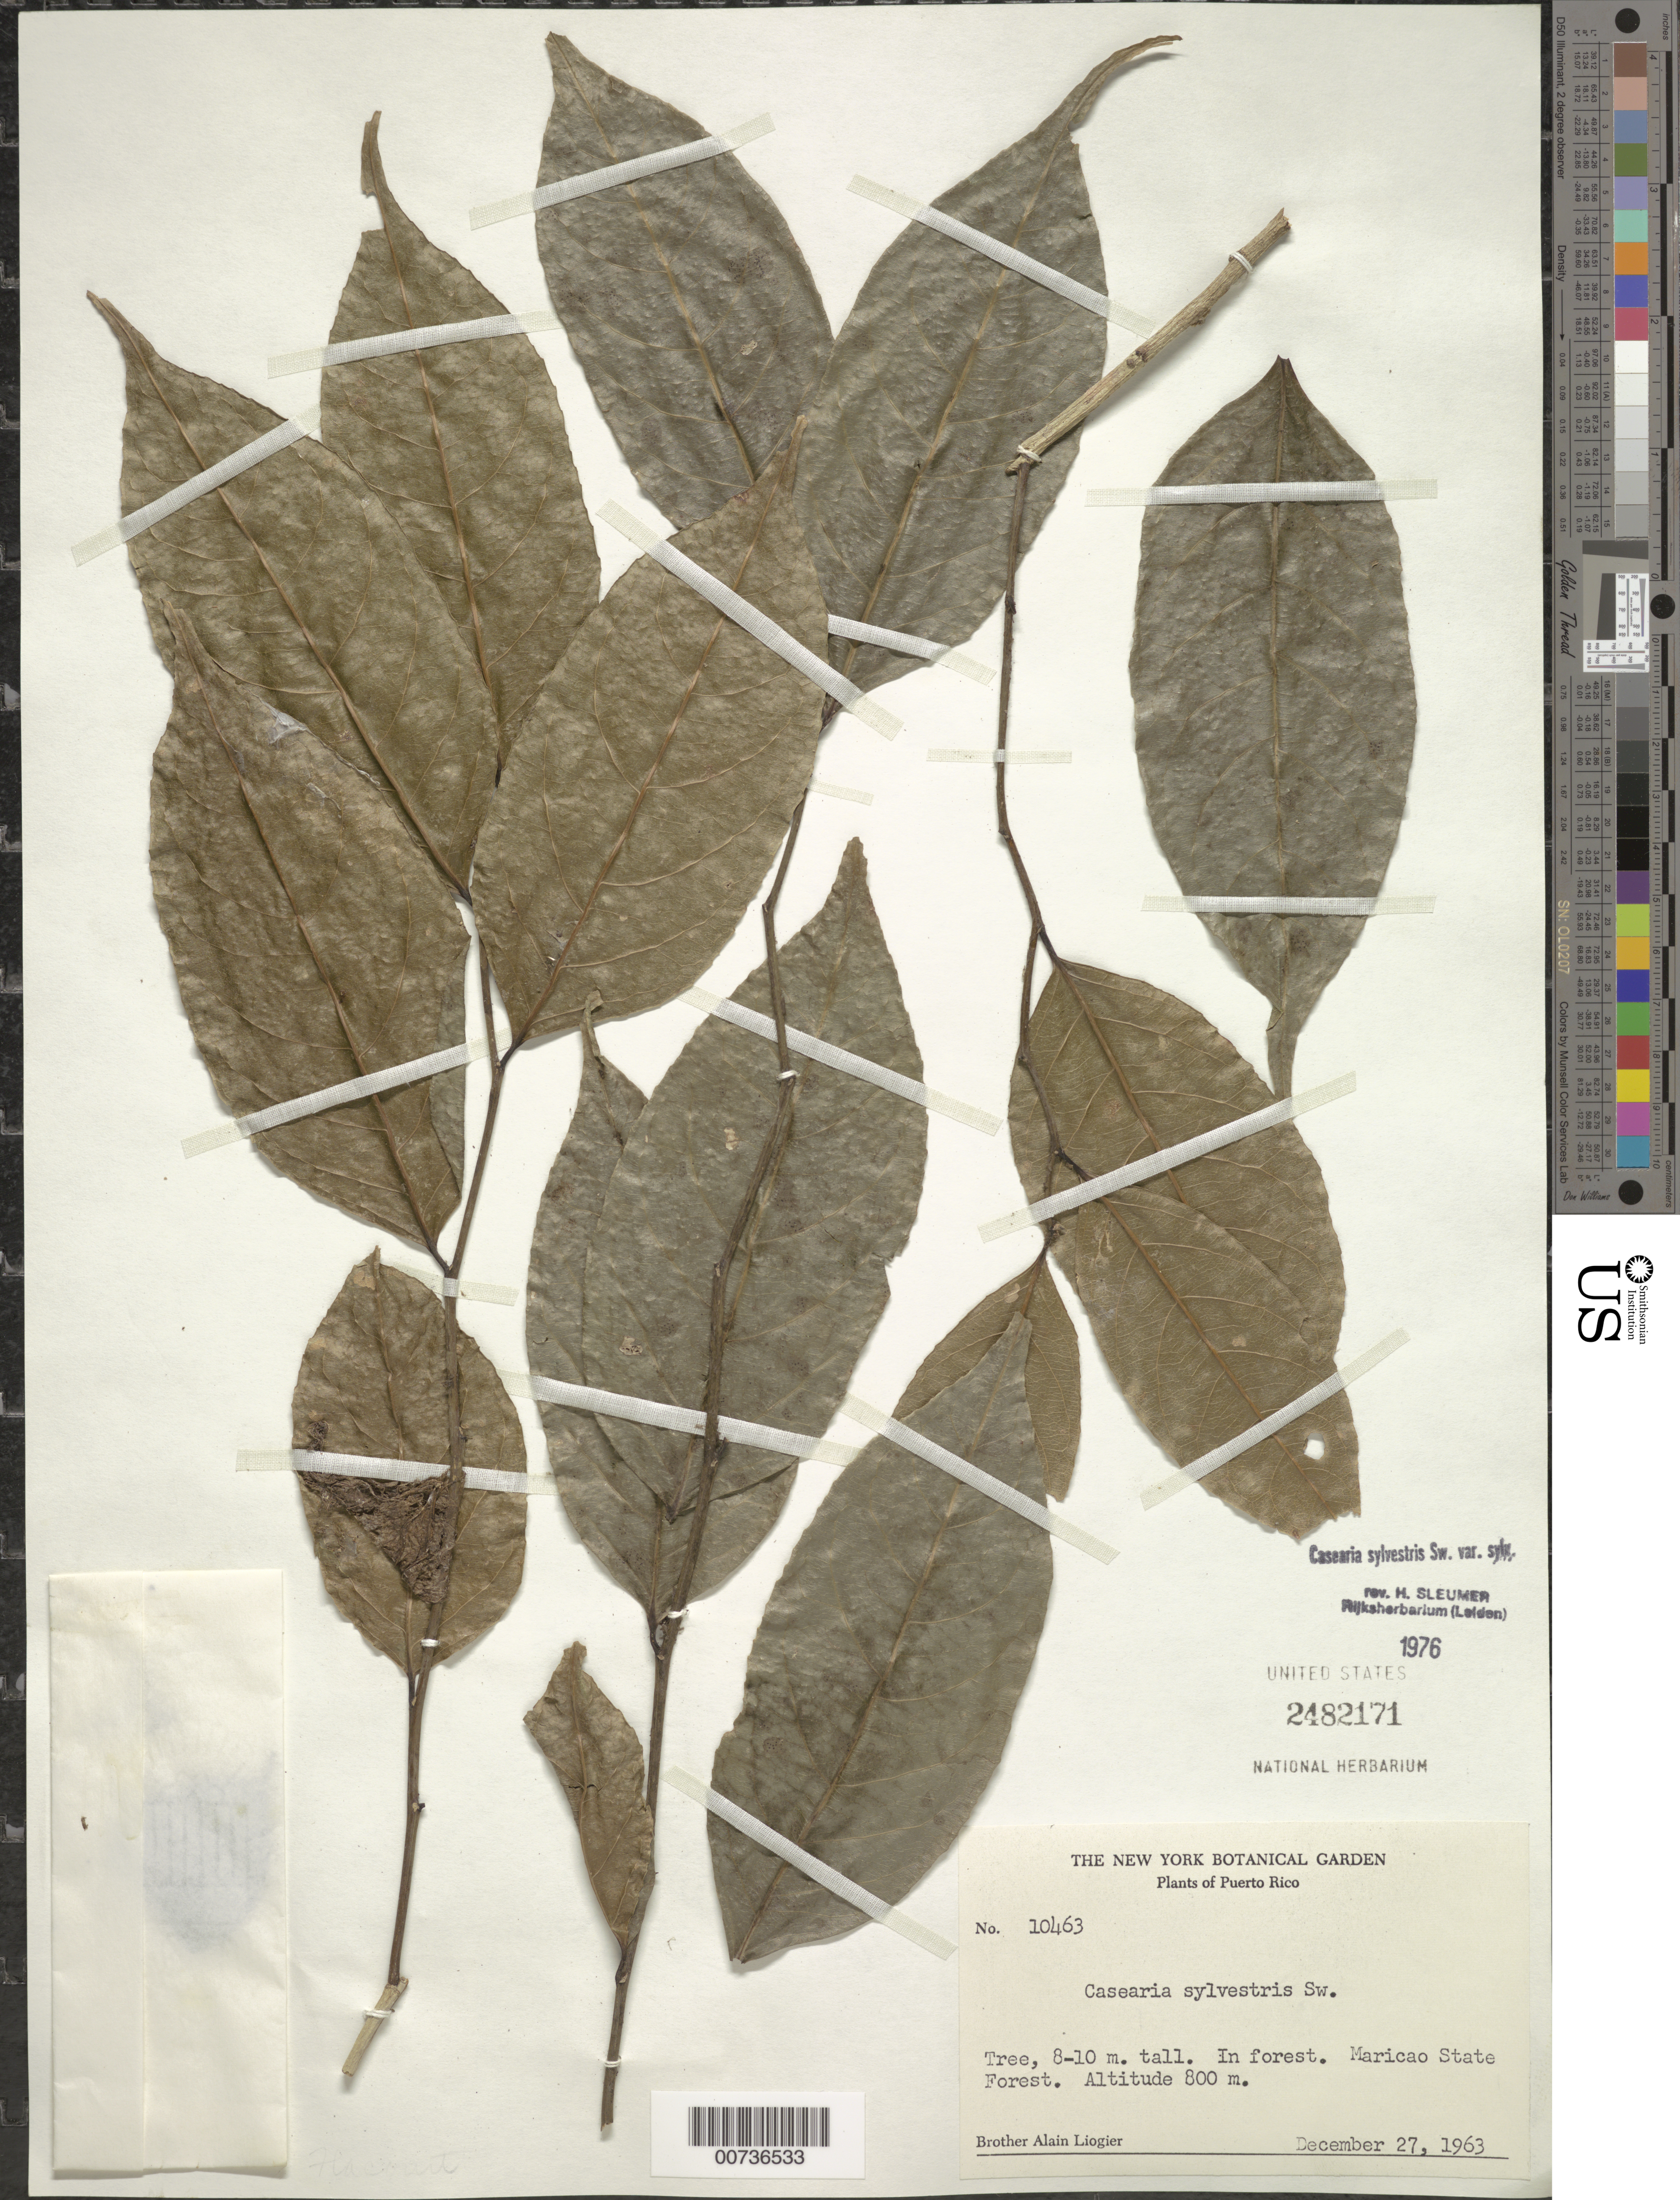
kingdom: Plantae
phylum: Tracheophyta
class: Magnoliopsida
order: Malpighiales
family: Salicaceae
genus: Casearia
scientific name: Casearia sylvestris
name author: Sw.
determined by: Sleumer, H. O.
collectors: A. H. Liogier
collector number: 10463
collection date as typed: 27 Dec 1963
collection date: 1963-12-27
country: Puerto Rico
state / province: Maricao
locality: Maricao State Forest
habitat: In forest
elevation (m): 800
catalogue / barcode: US 2482171